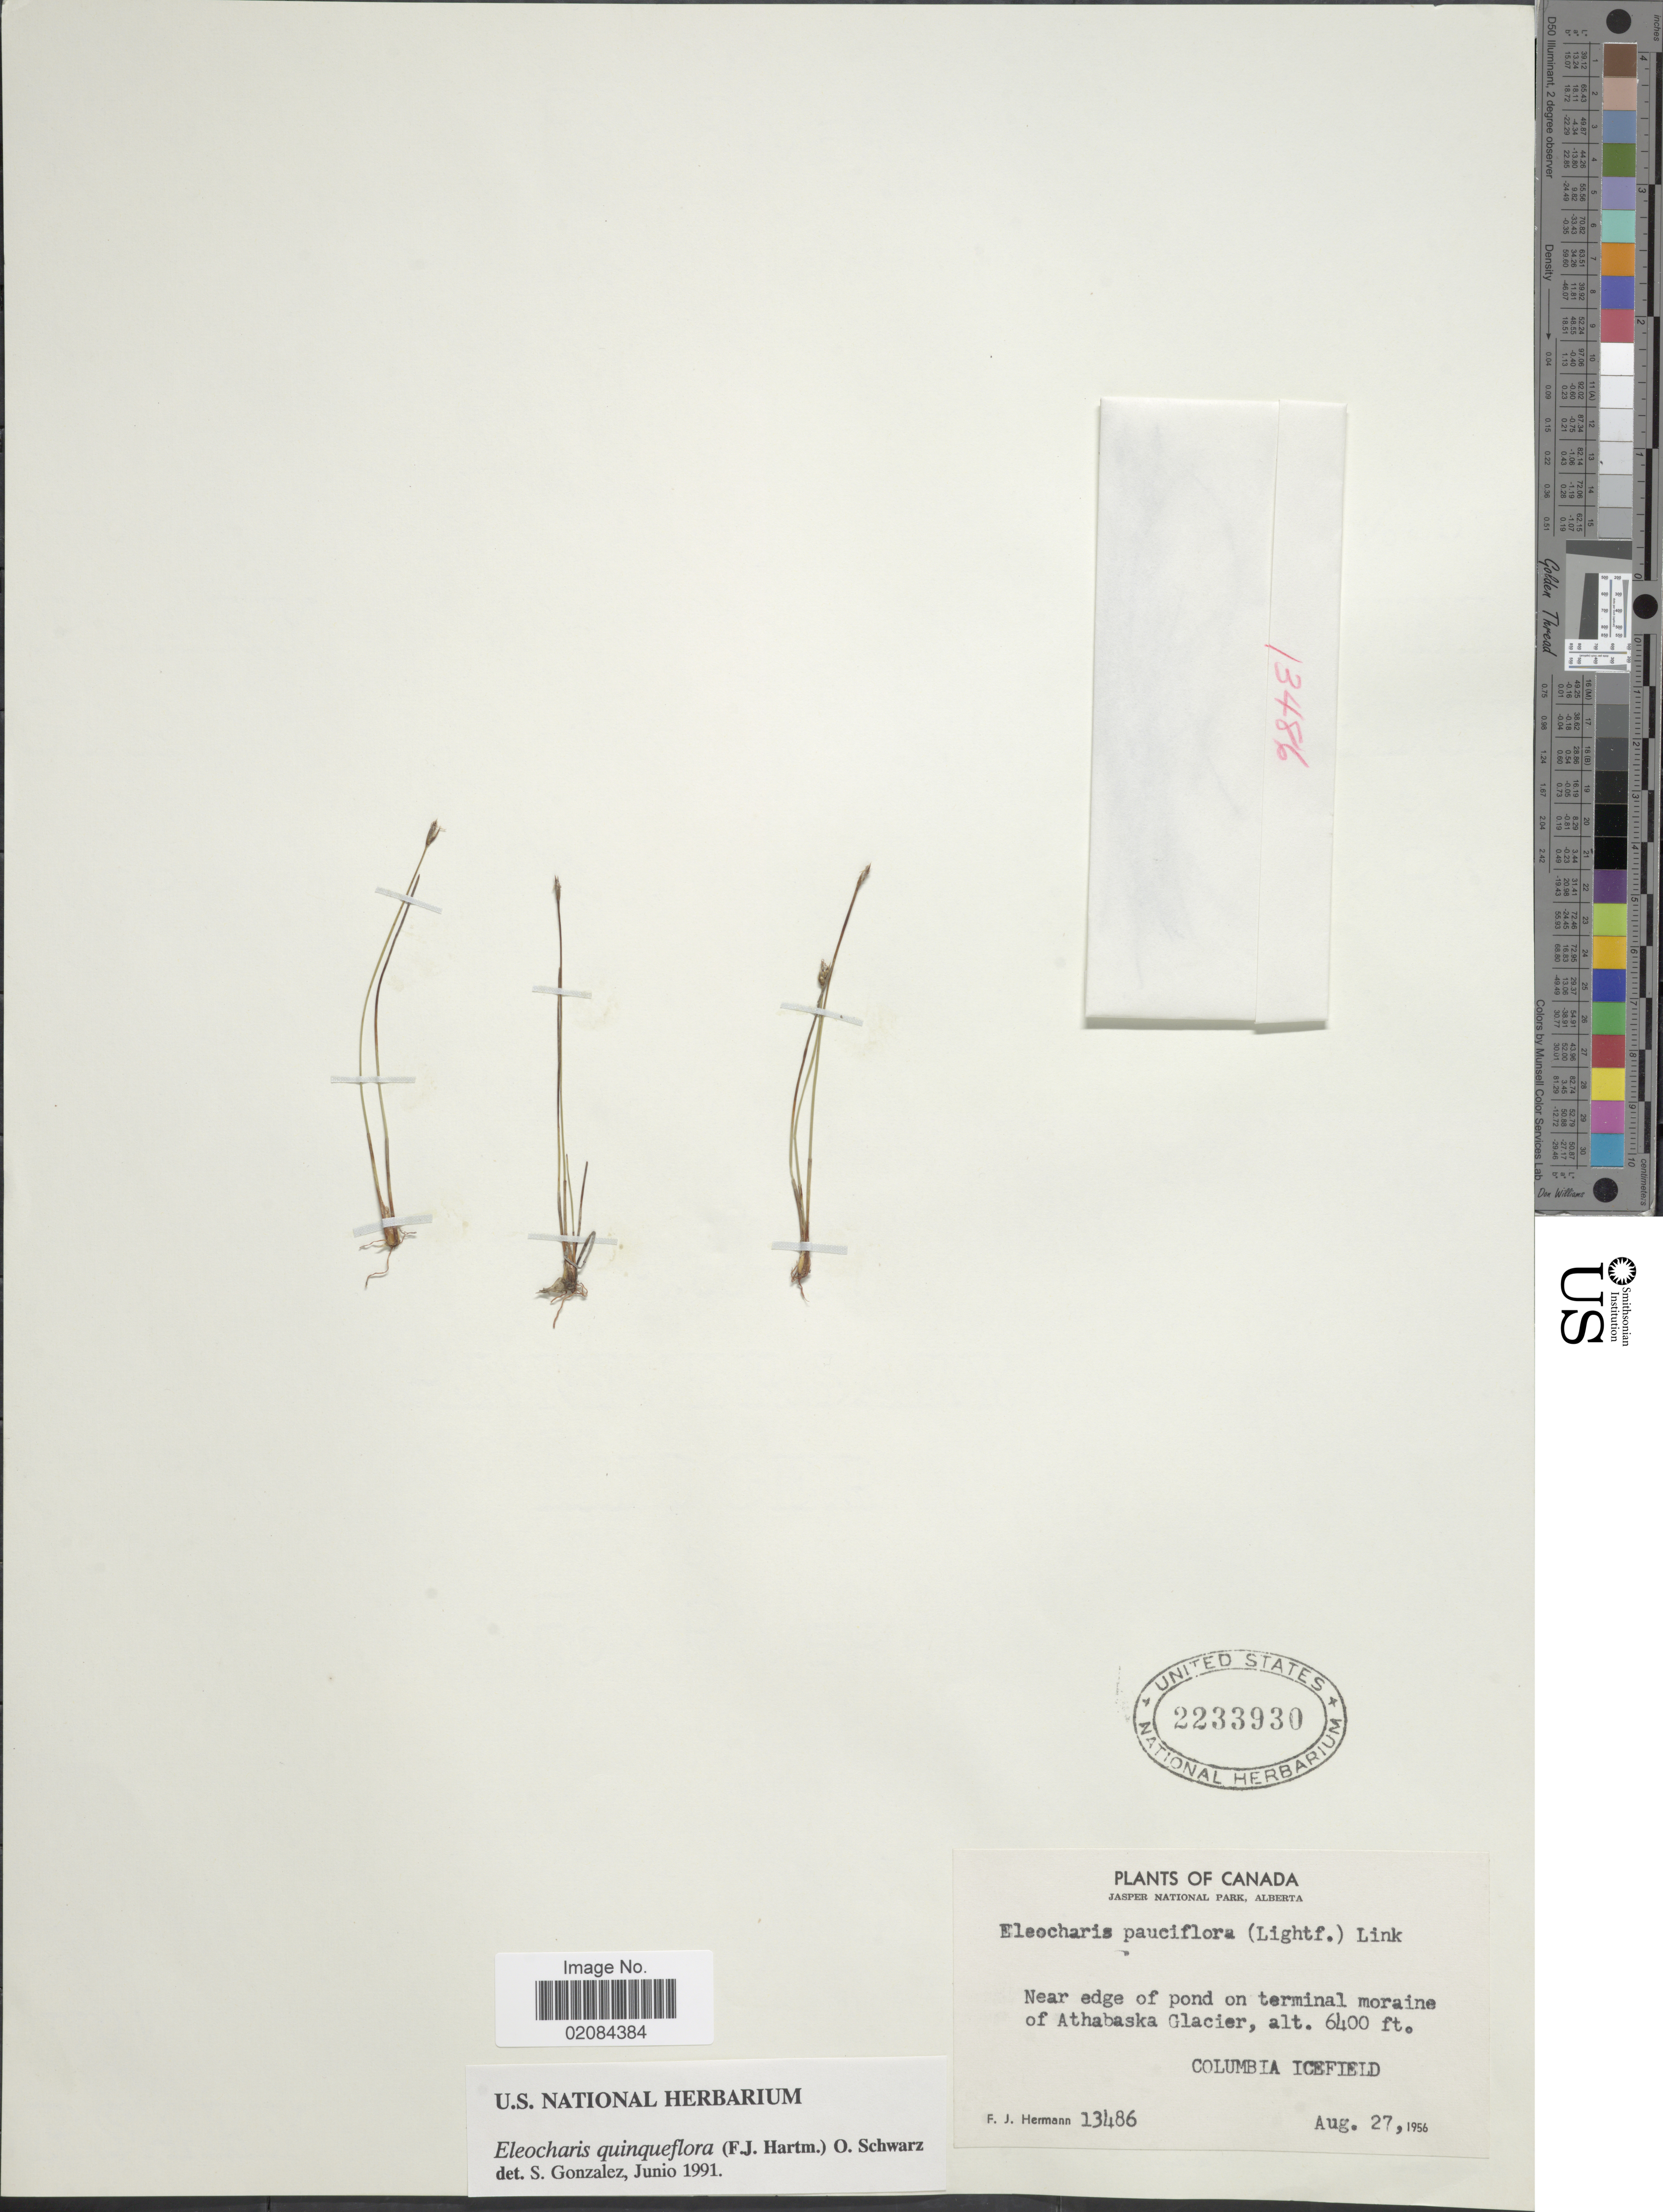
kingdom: Plantae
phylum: Tracheophyta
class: Liliopsida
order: Poales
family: Cyperaceae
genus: Eleocharis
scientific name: Eleocharis quinqueflora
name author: (Hartmann) O. Schwarz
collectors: F. J. Hermann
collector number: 13486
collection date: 1956-08-27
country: Canada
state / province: Alberta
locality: Jasper National park, Near edge of pond near terminal moraine of Athabaska Glacier. Columbia Icefield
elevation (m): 1951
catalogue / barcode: US 2233930